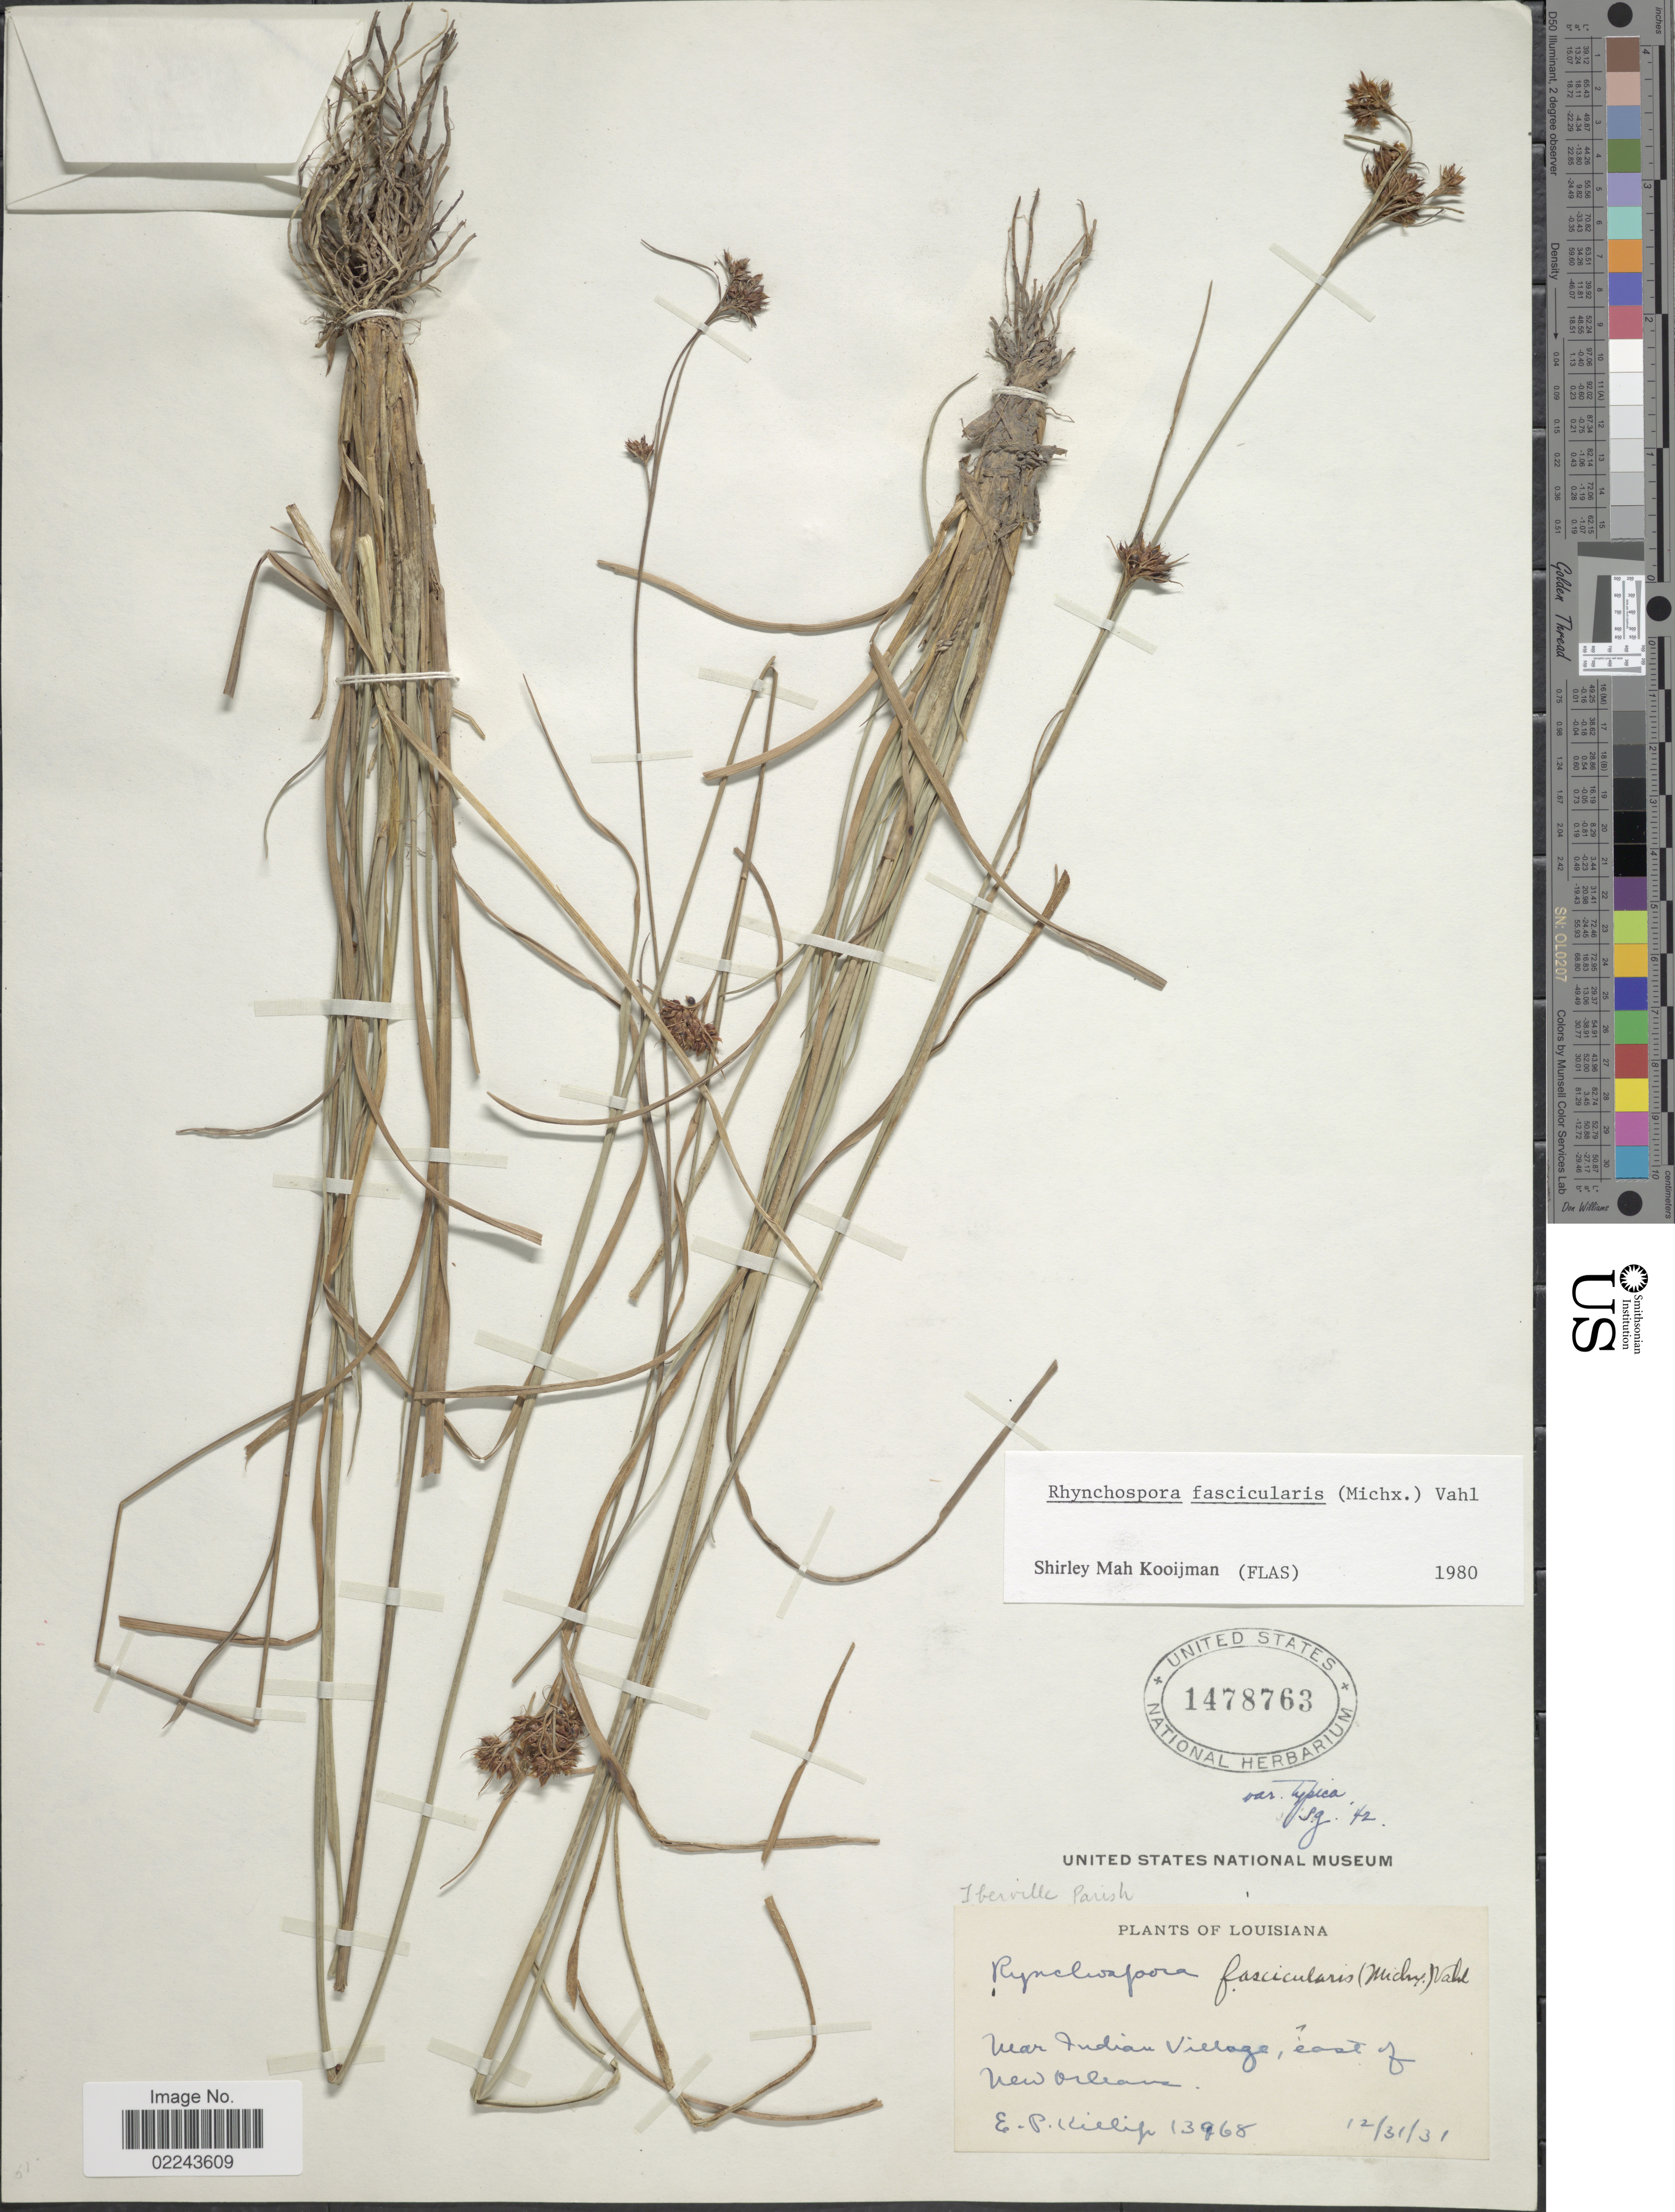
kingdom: Plantae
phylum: Tracheophyta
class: Liliopsida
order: Poales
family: Cyperaceae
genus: Rhynchospora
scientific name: Rhynchospora fascicularis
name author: (Michx.) Vahl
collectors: E. P. Killip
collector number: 13968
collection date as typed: Transcribed d/m/y: 31/12/31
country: United States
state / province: Louisiana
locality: Near Indian Village, east of New Orleans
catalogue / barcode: US 1478763